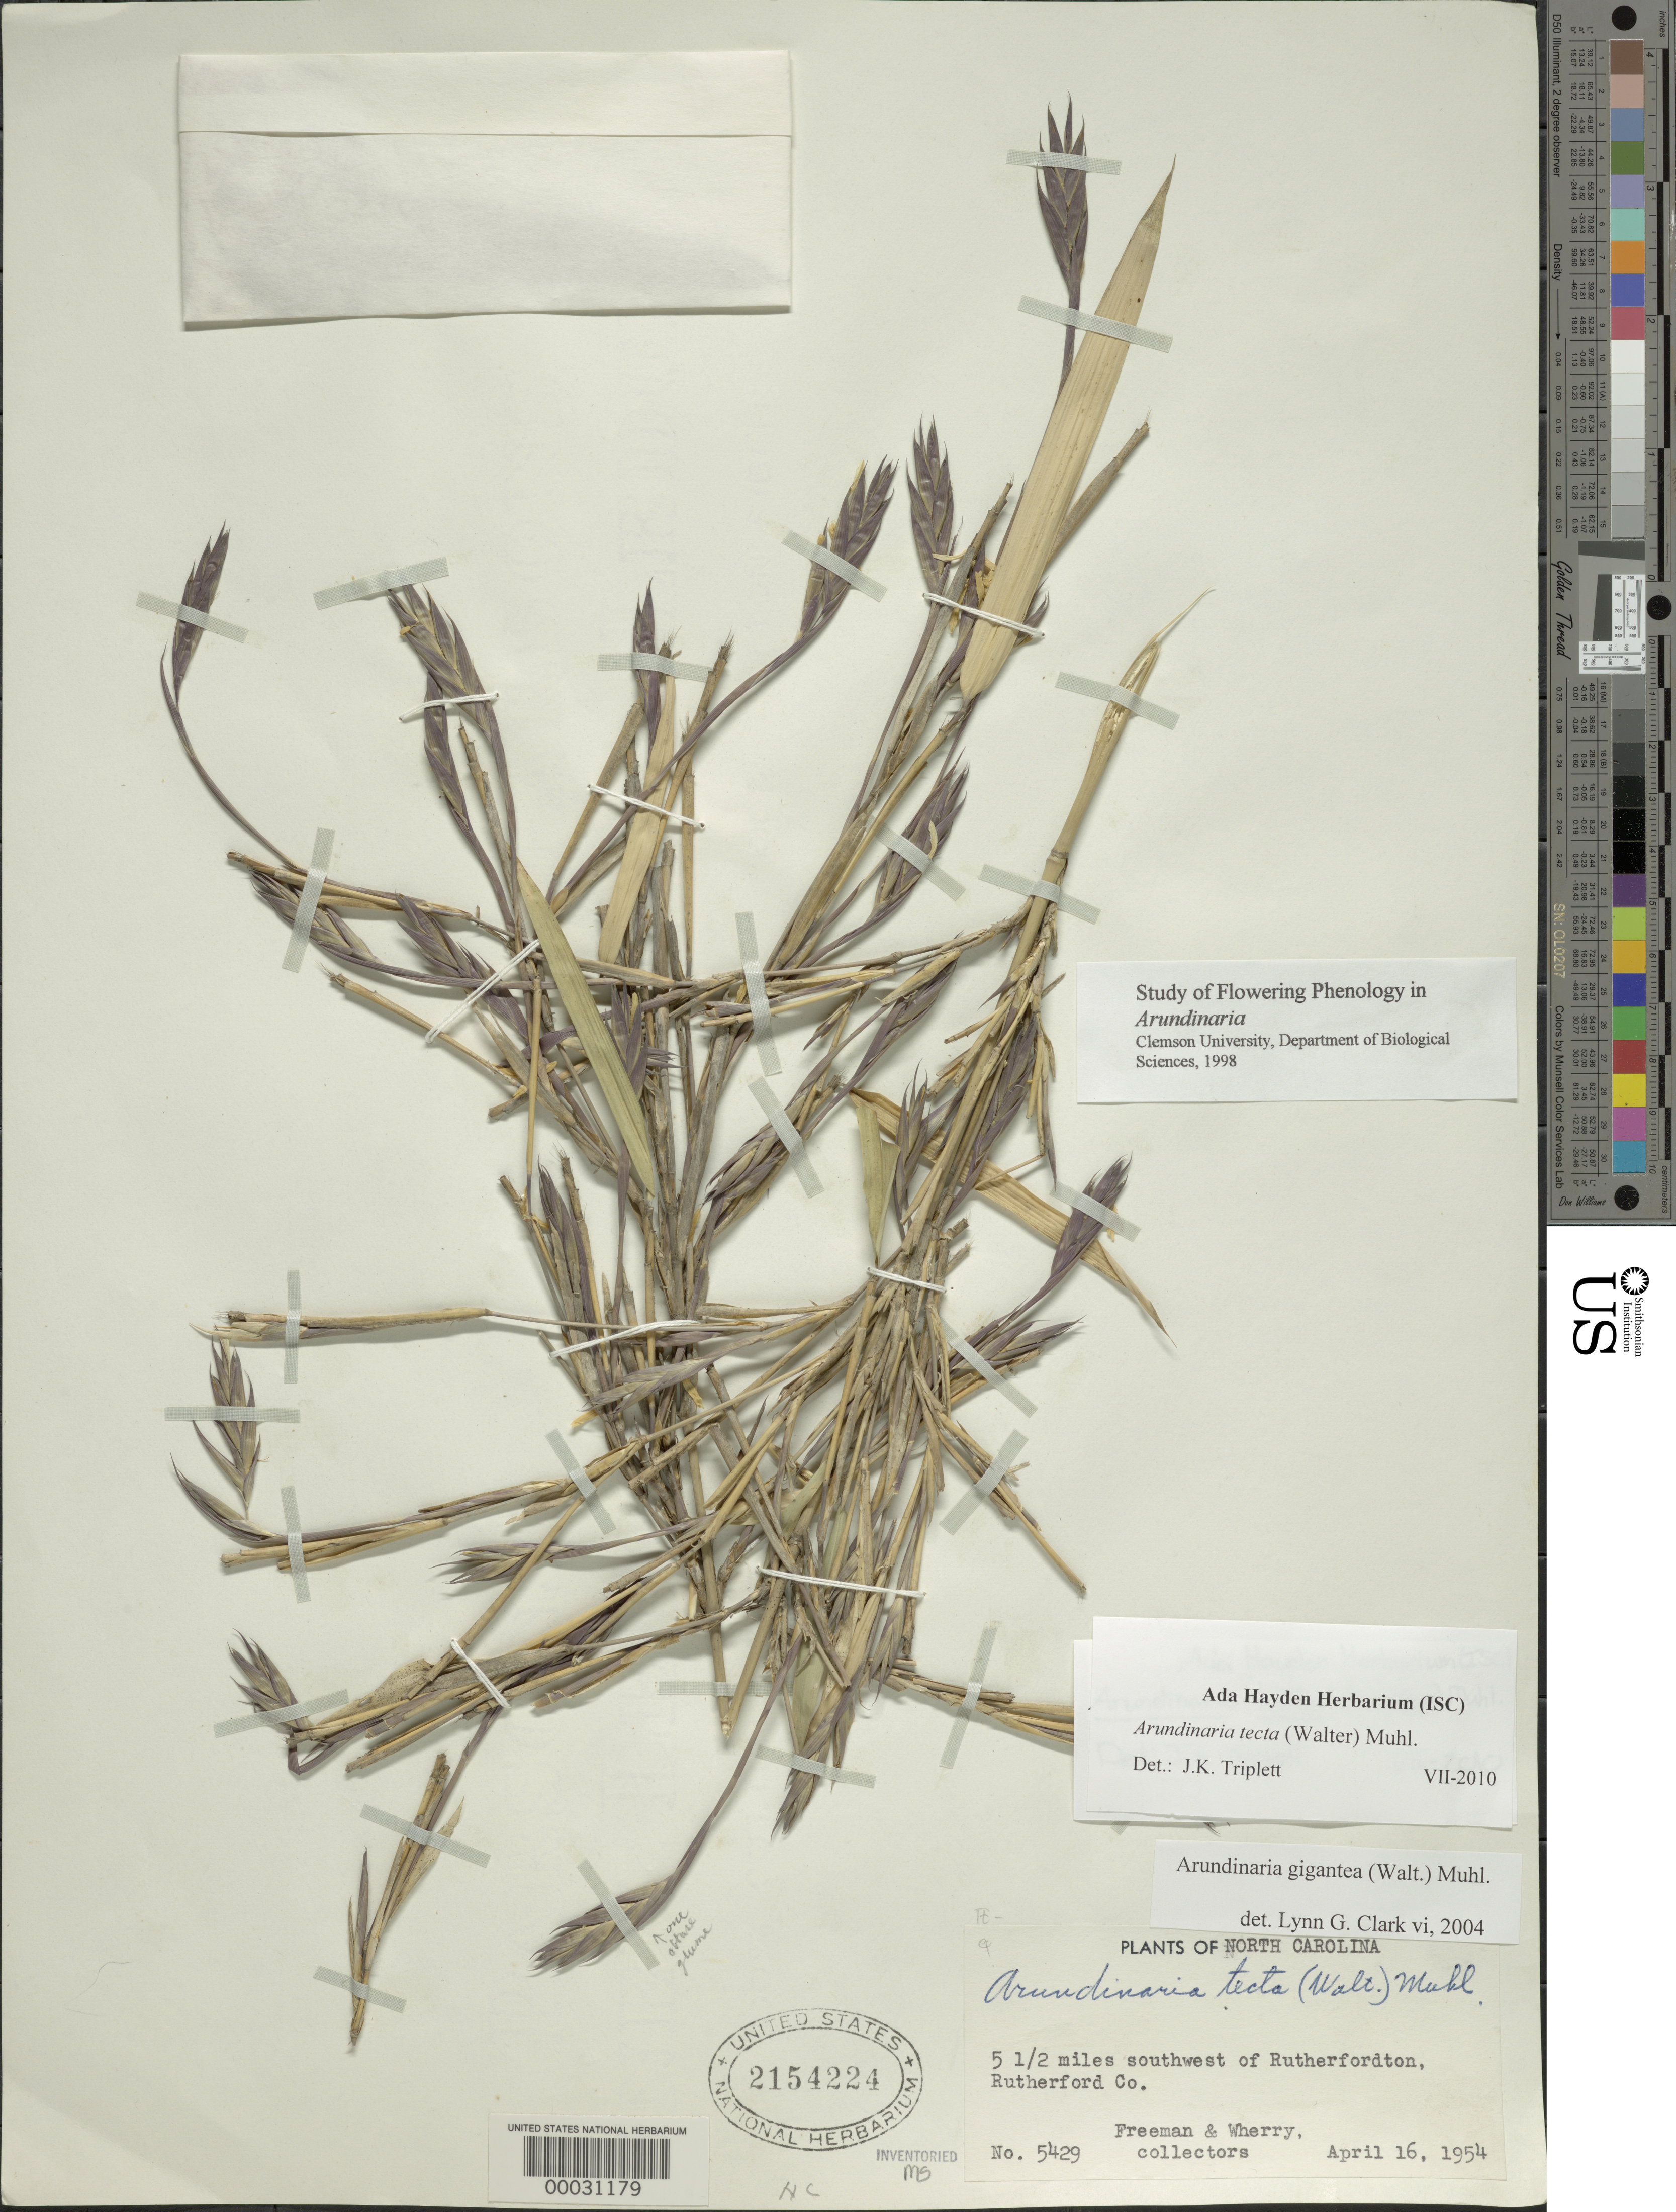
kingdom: Plantae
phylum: Tracheophyta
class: Liliopsida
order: Poales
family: Poaceae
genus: Arundinaria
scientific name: Arundinaria tecta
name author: (Walter) Muhl.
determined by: Triplett, J. K.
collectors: -. Freeman & E. T. Wherry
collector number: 5429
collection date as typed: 16 Apr 1954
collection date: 1954-04-16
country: United States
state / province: North Carolina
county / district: Rutherford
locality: Rutherfordton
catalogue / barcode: US 2154224